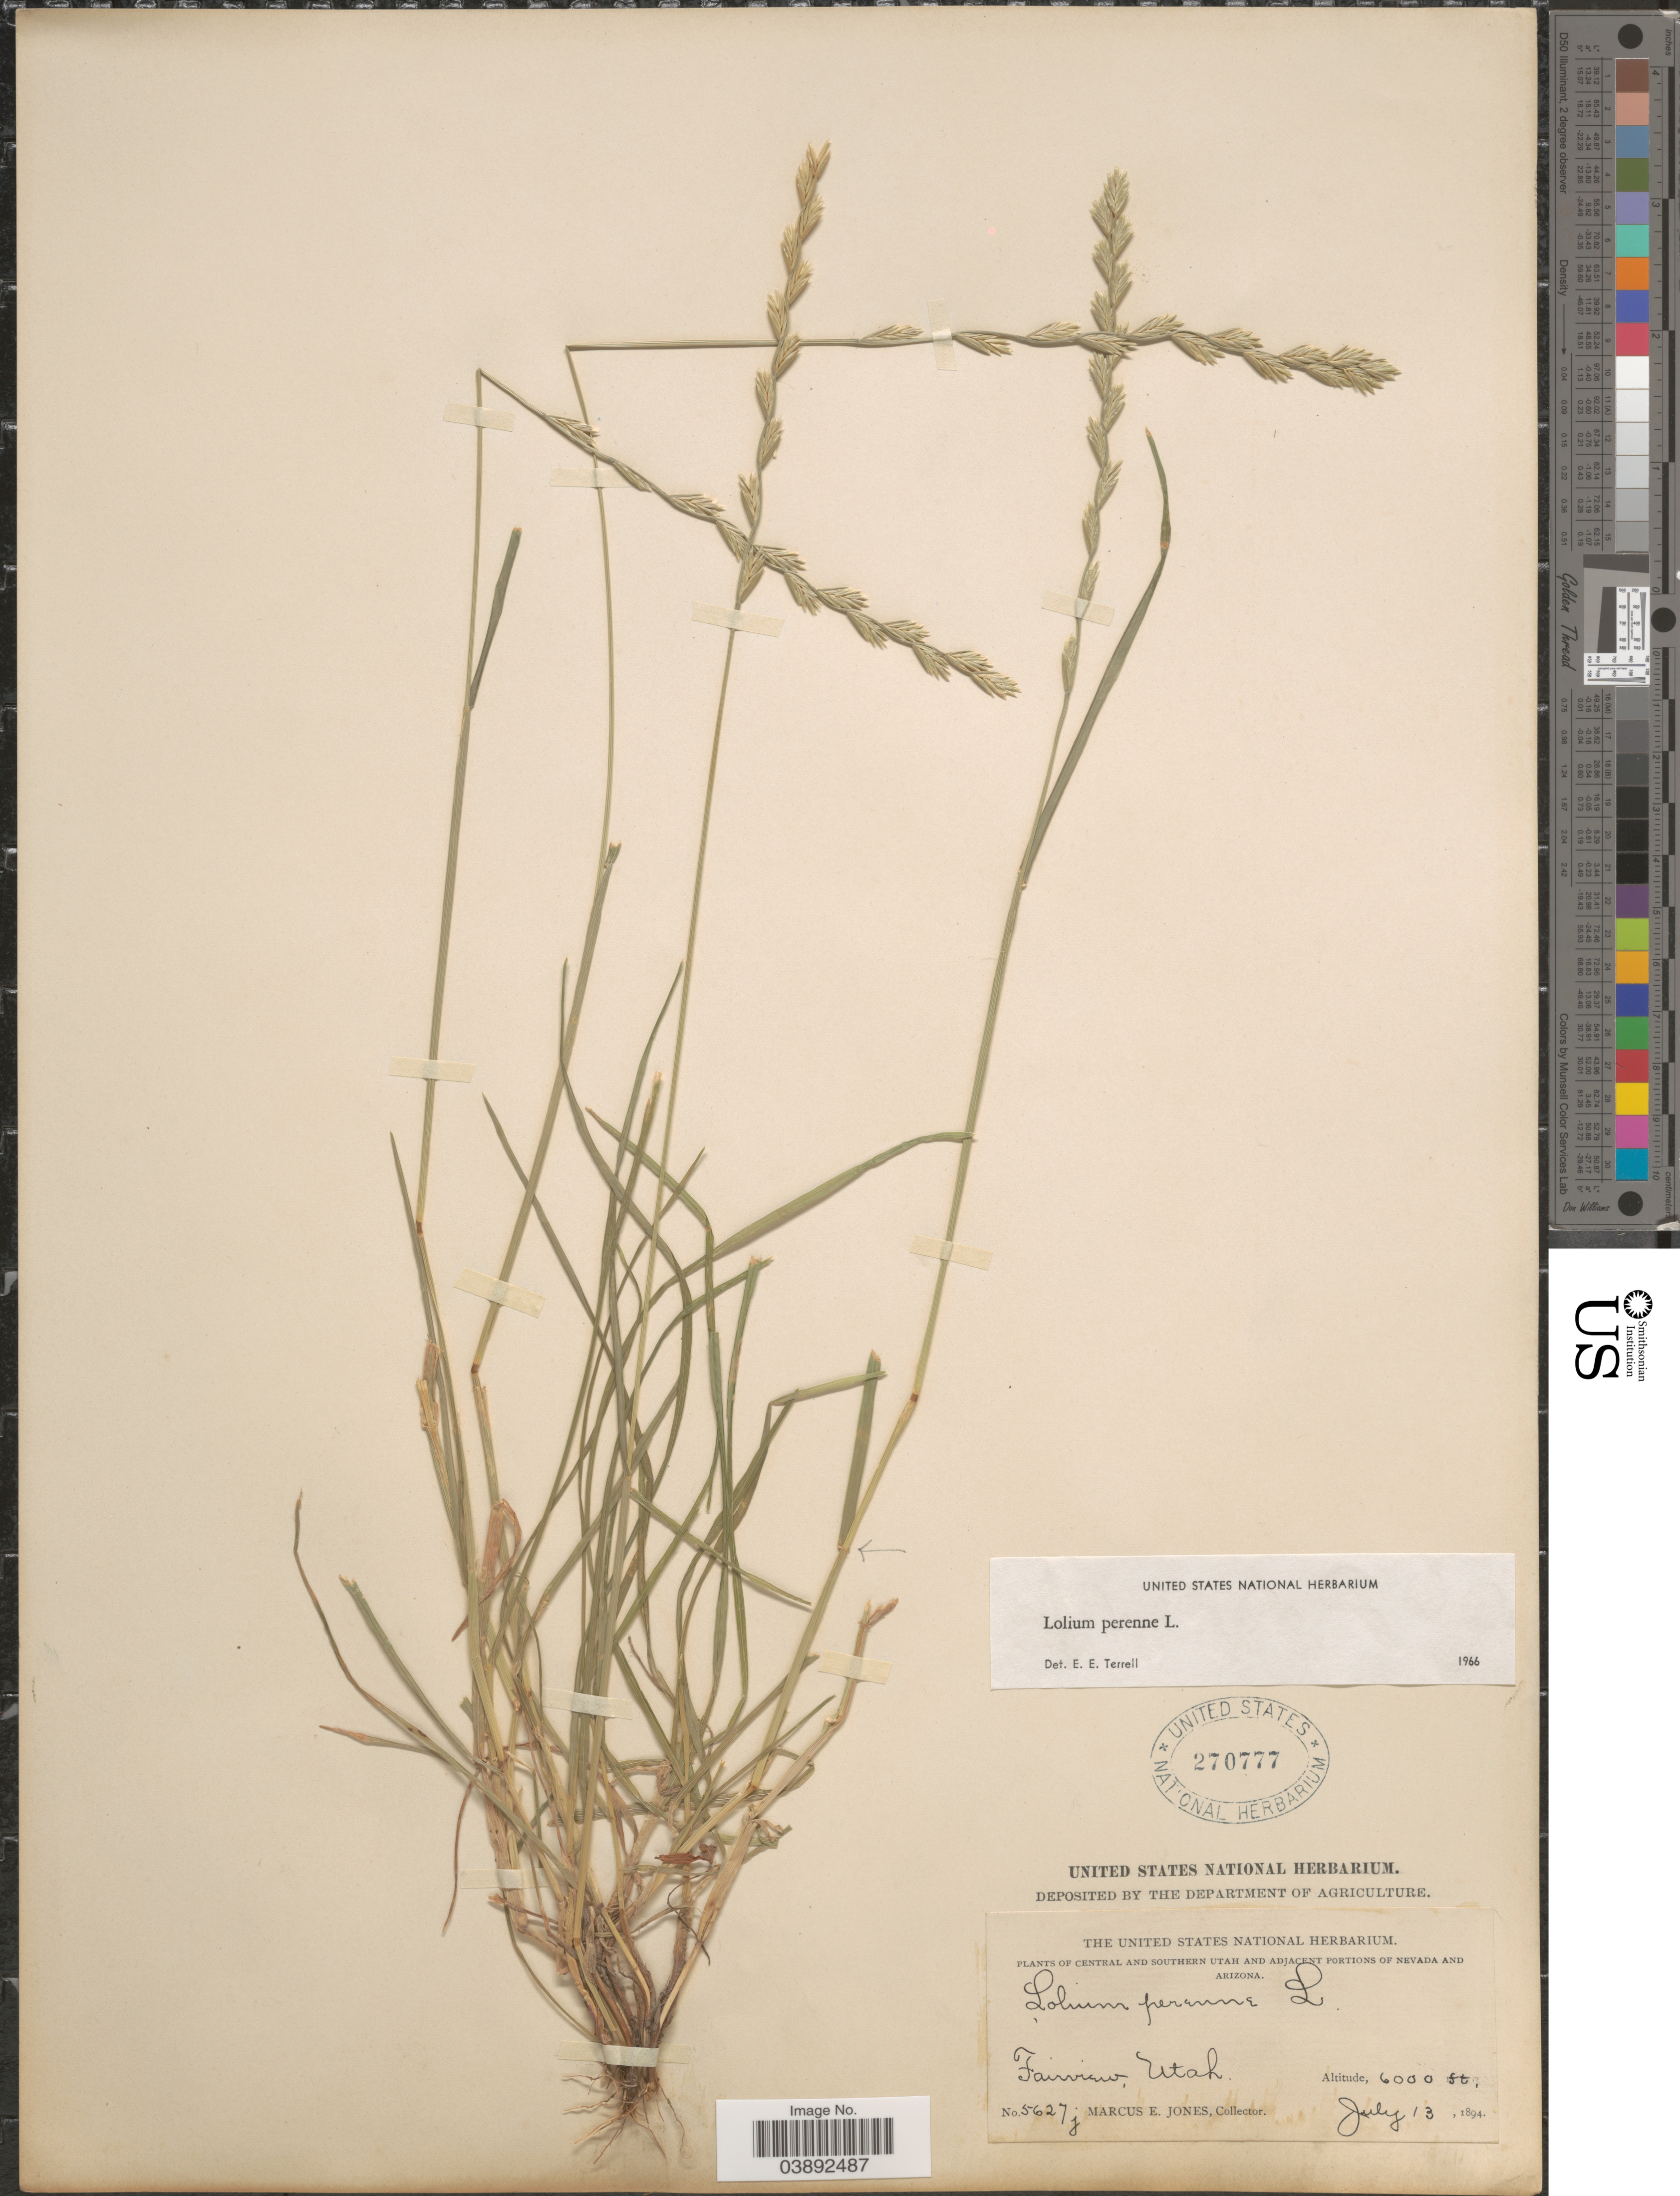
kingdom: Plantae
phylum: Tracheophyta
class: Liliopsida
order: Poales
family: Poaceae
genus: Lolium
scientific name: Lolium perenne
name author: L.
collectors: M. E. Jones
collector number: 5627j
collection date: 1894-07-13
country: United States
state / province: Utah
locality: Central and Southern Utah. Fairview.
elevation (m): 1829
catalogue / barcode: US 270777